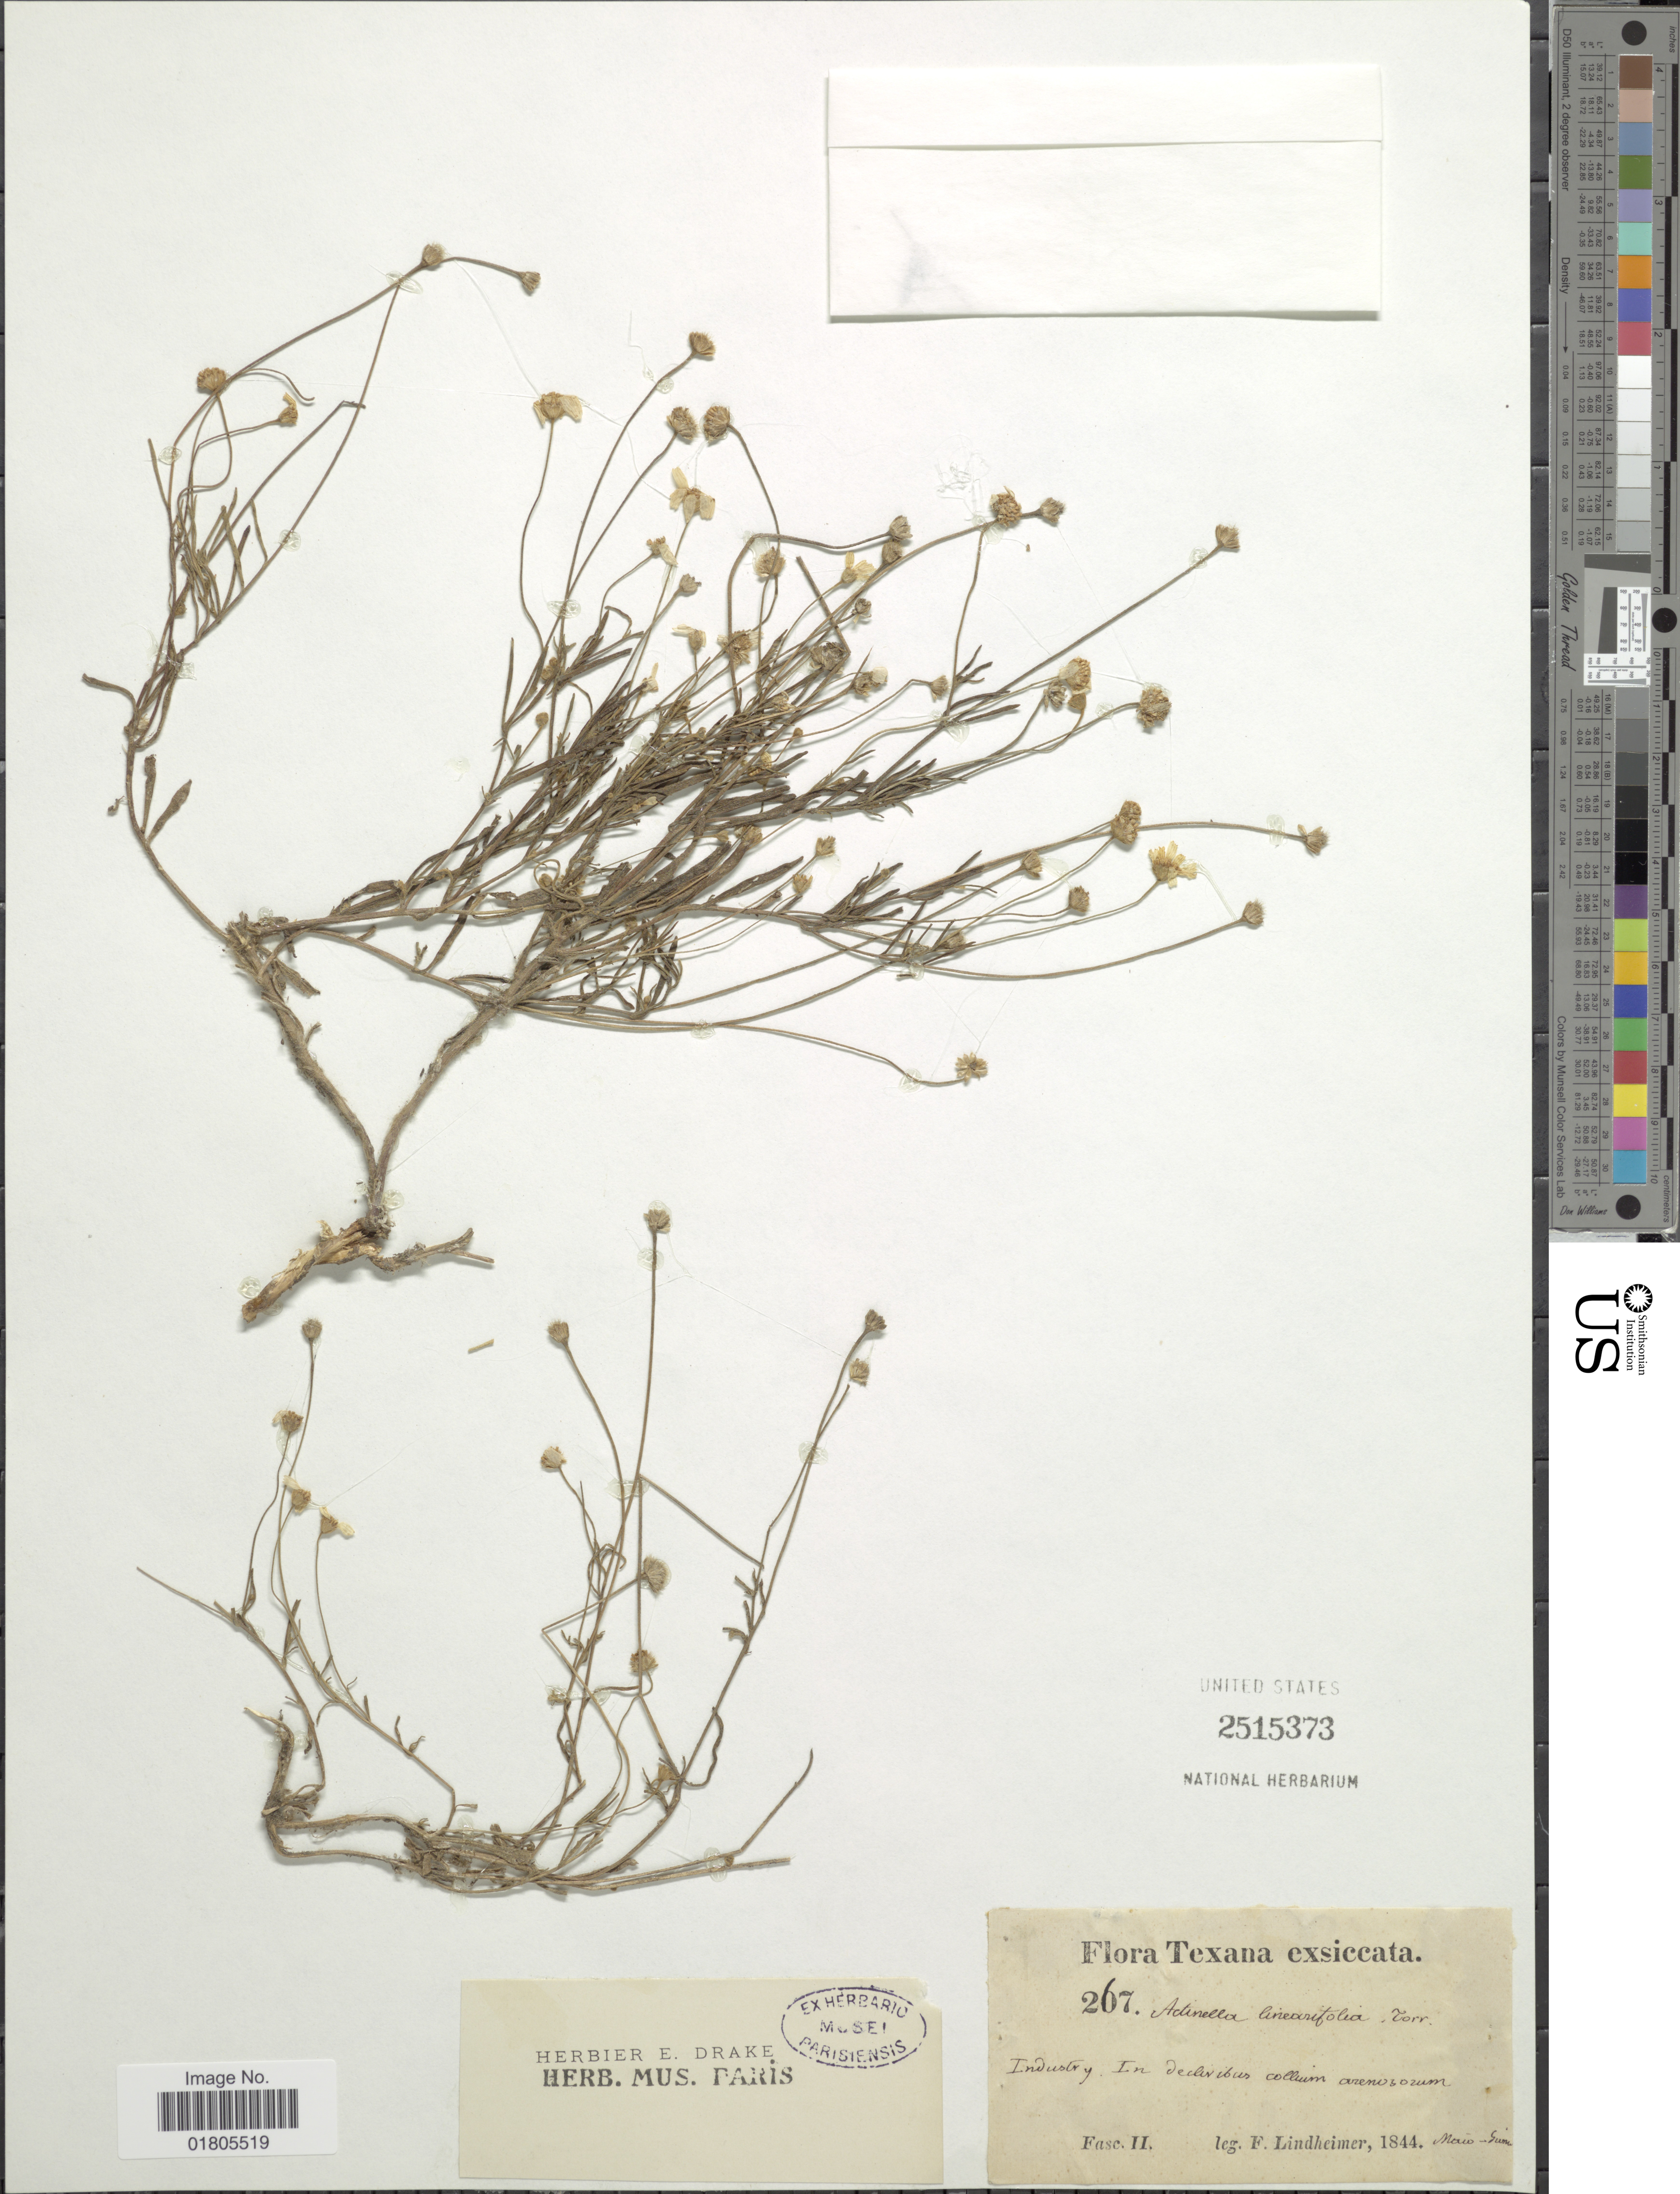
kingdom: Plantae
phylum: Tracheophyta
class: Magnoliopsida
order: Asterales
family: Asteraceae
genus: Actinea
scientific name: Actinea linearifolia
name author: (Hook.) Kuntze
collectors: F. Lindheimer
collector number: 267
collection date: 1844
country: United States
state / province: Texas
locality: Industry. In declivibus collium arenosorum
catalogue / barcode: US 2515373